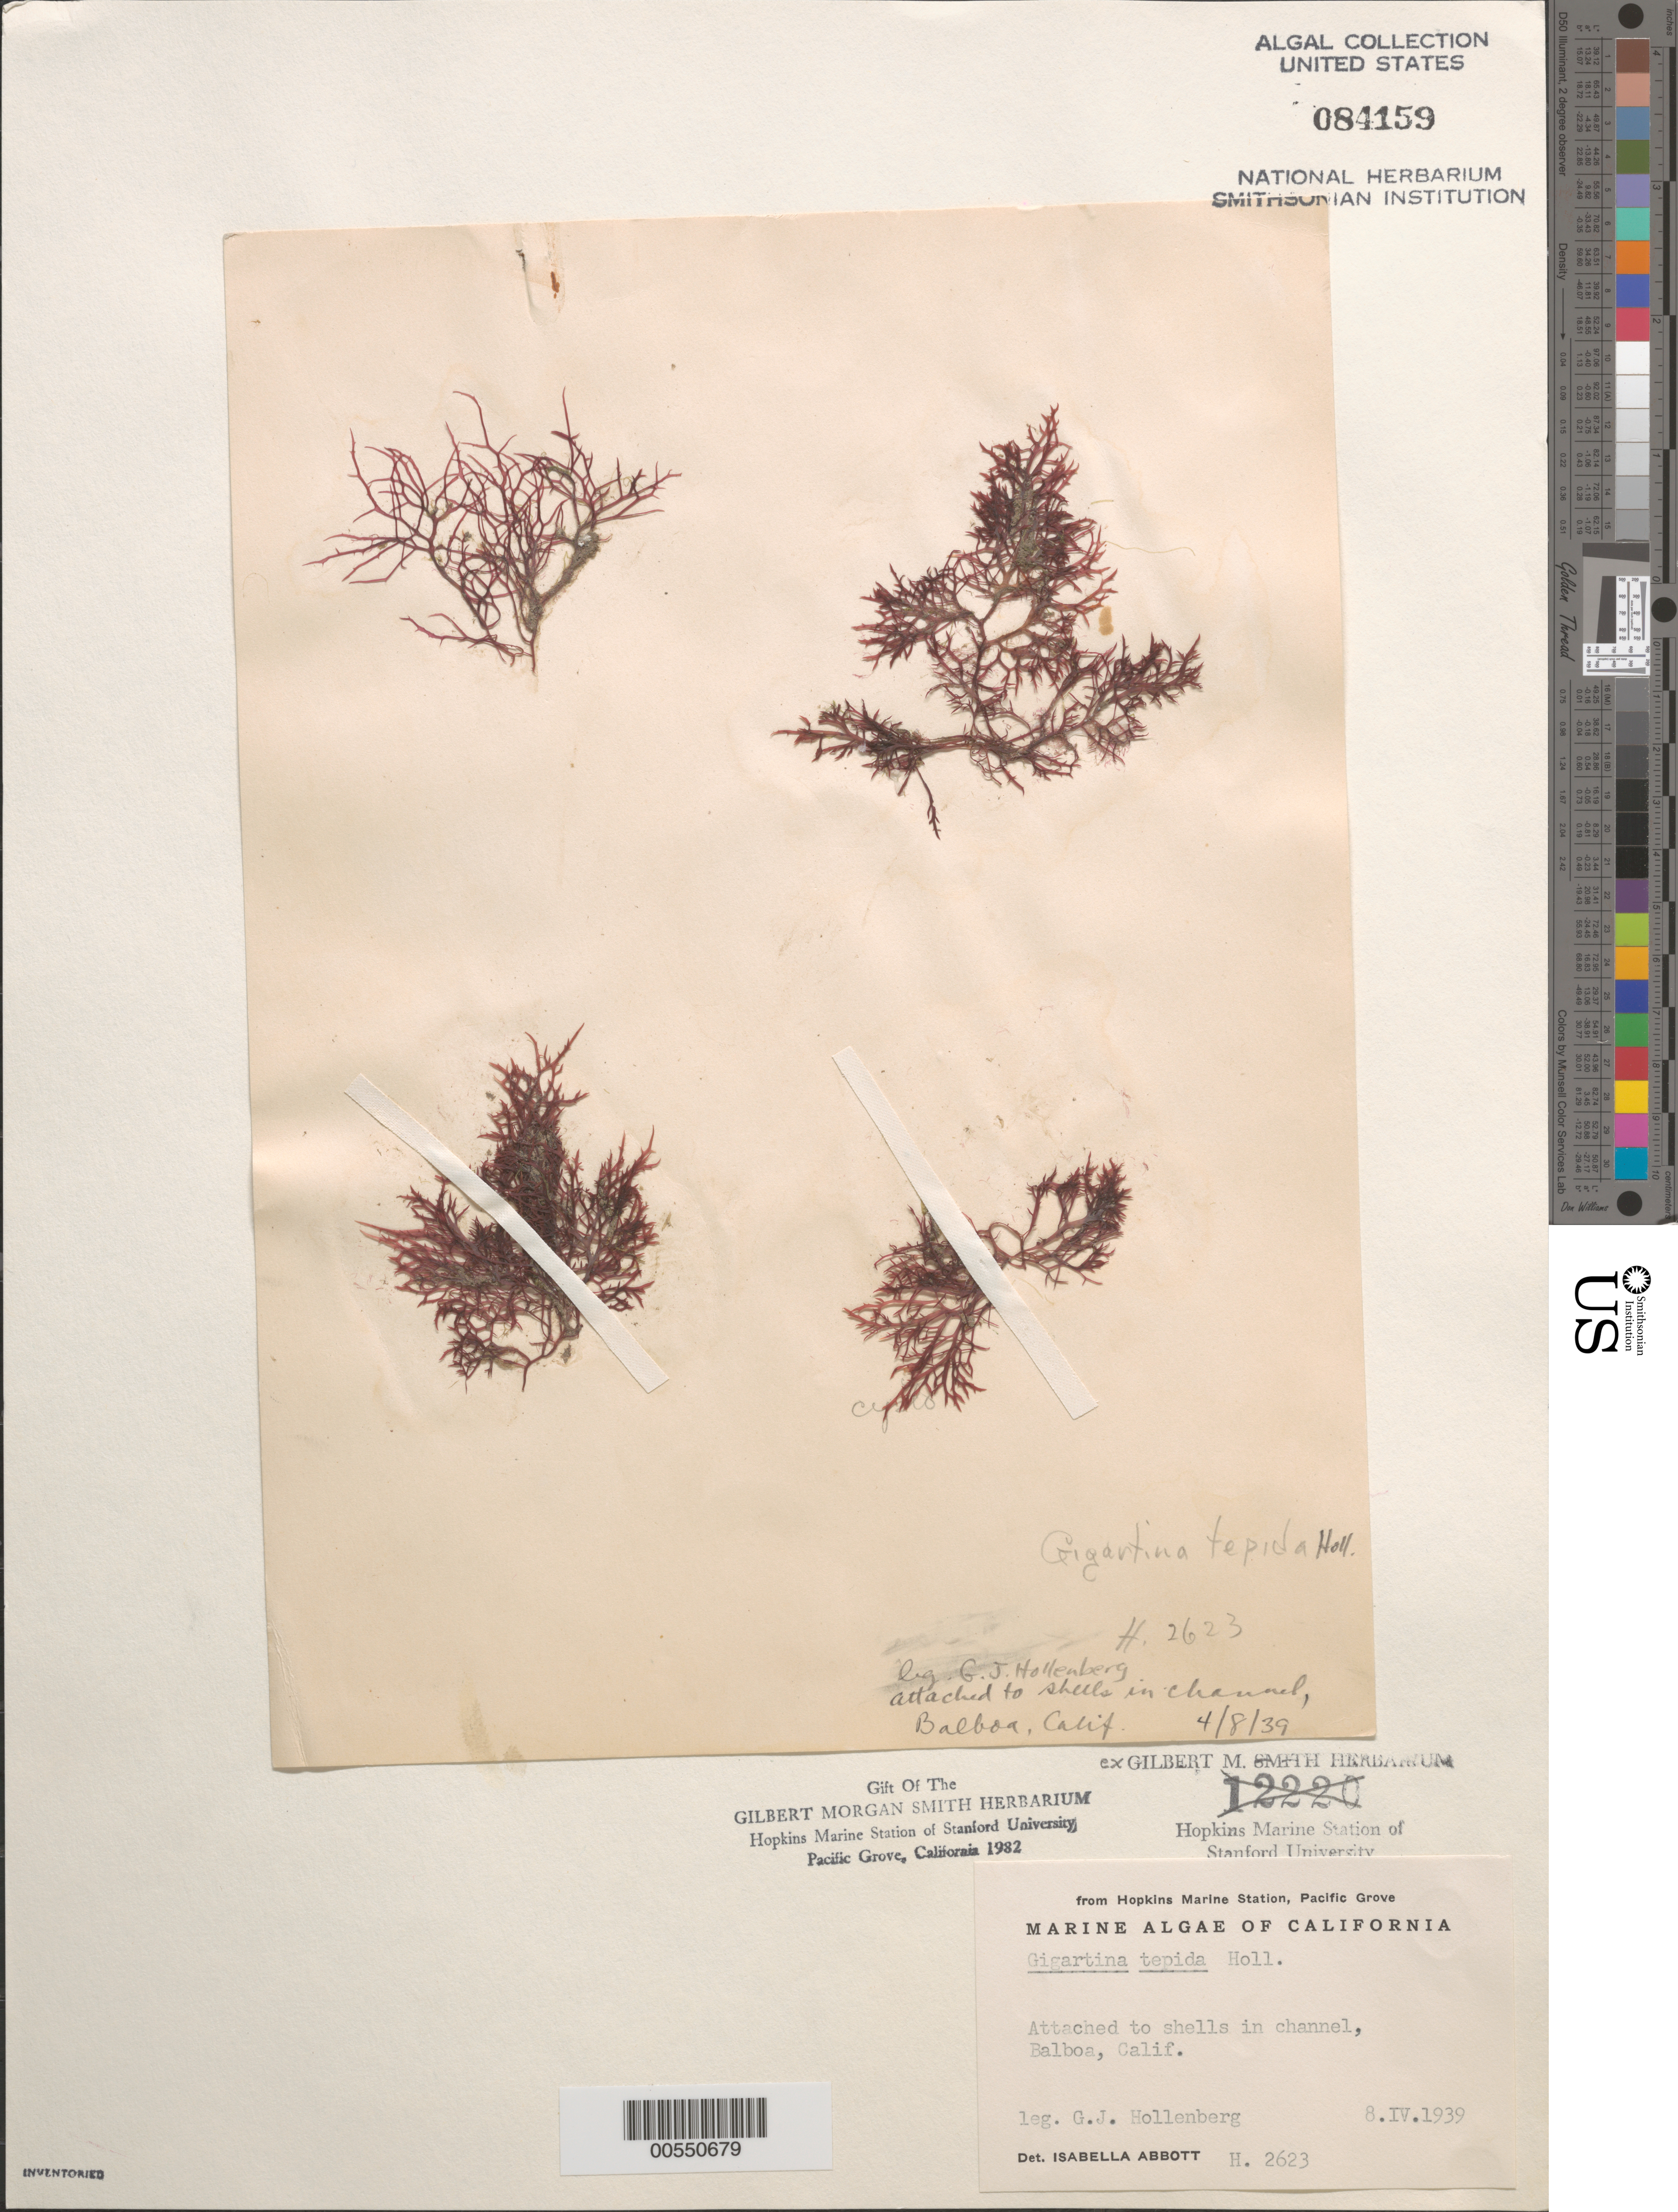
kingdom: Plantae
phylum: Rhodophyta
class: Florideophyceae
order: Gigartinales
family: Gigartinaceae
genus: Chondracanthus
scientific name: Chondracanthus tepidus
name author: (Hollenb.) Guiry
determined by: Algae name updating Project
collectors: G. Hollenberg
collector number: GJH 2623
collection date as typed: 08 Apr 1939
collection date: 1939-04-08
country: United States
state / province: California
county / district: Orange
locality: Balboa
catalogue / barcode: US 84159